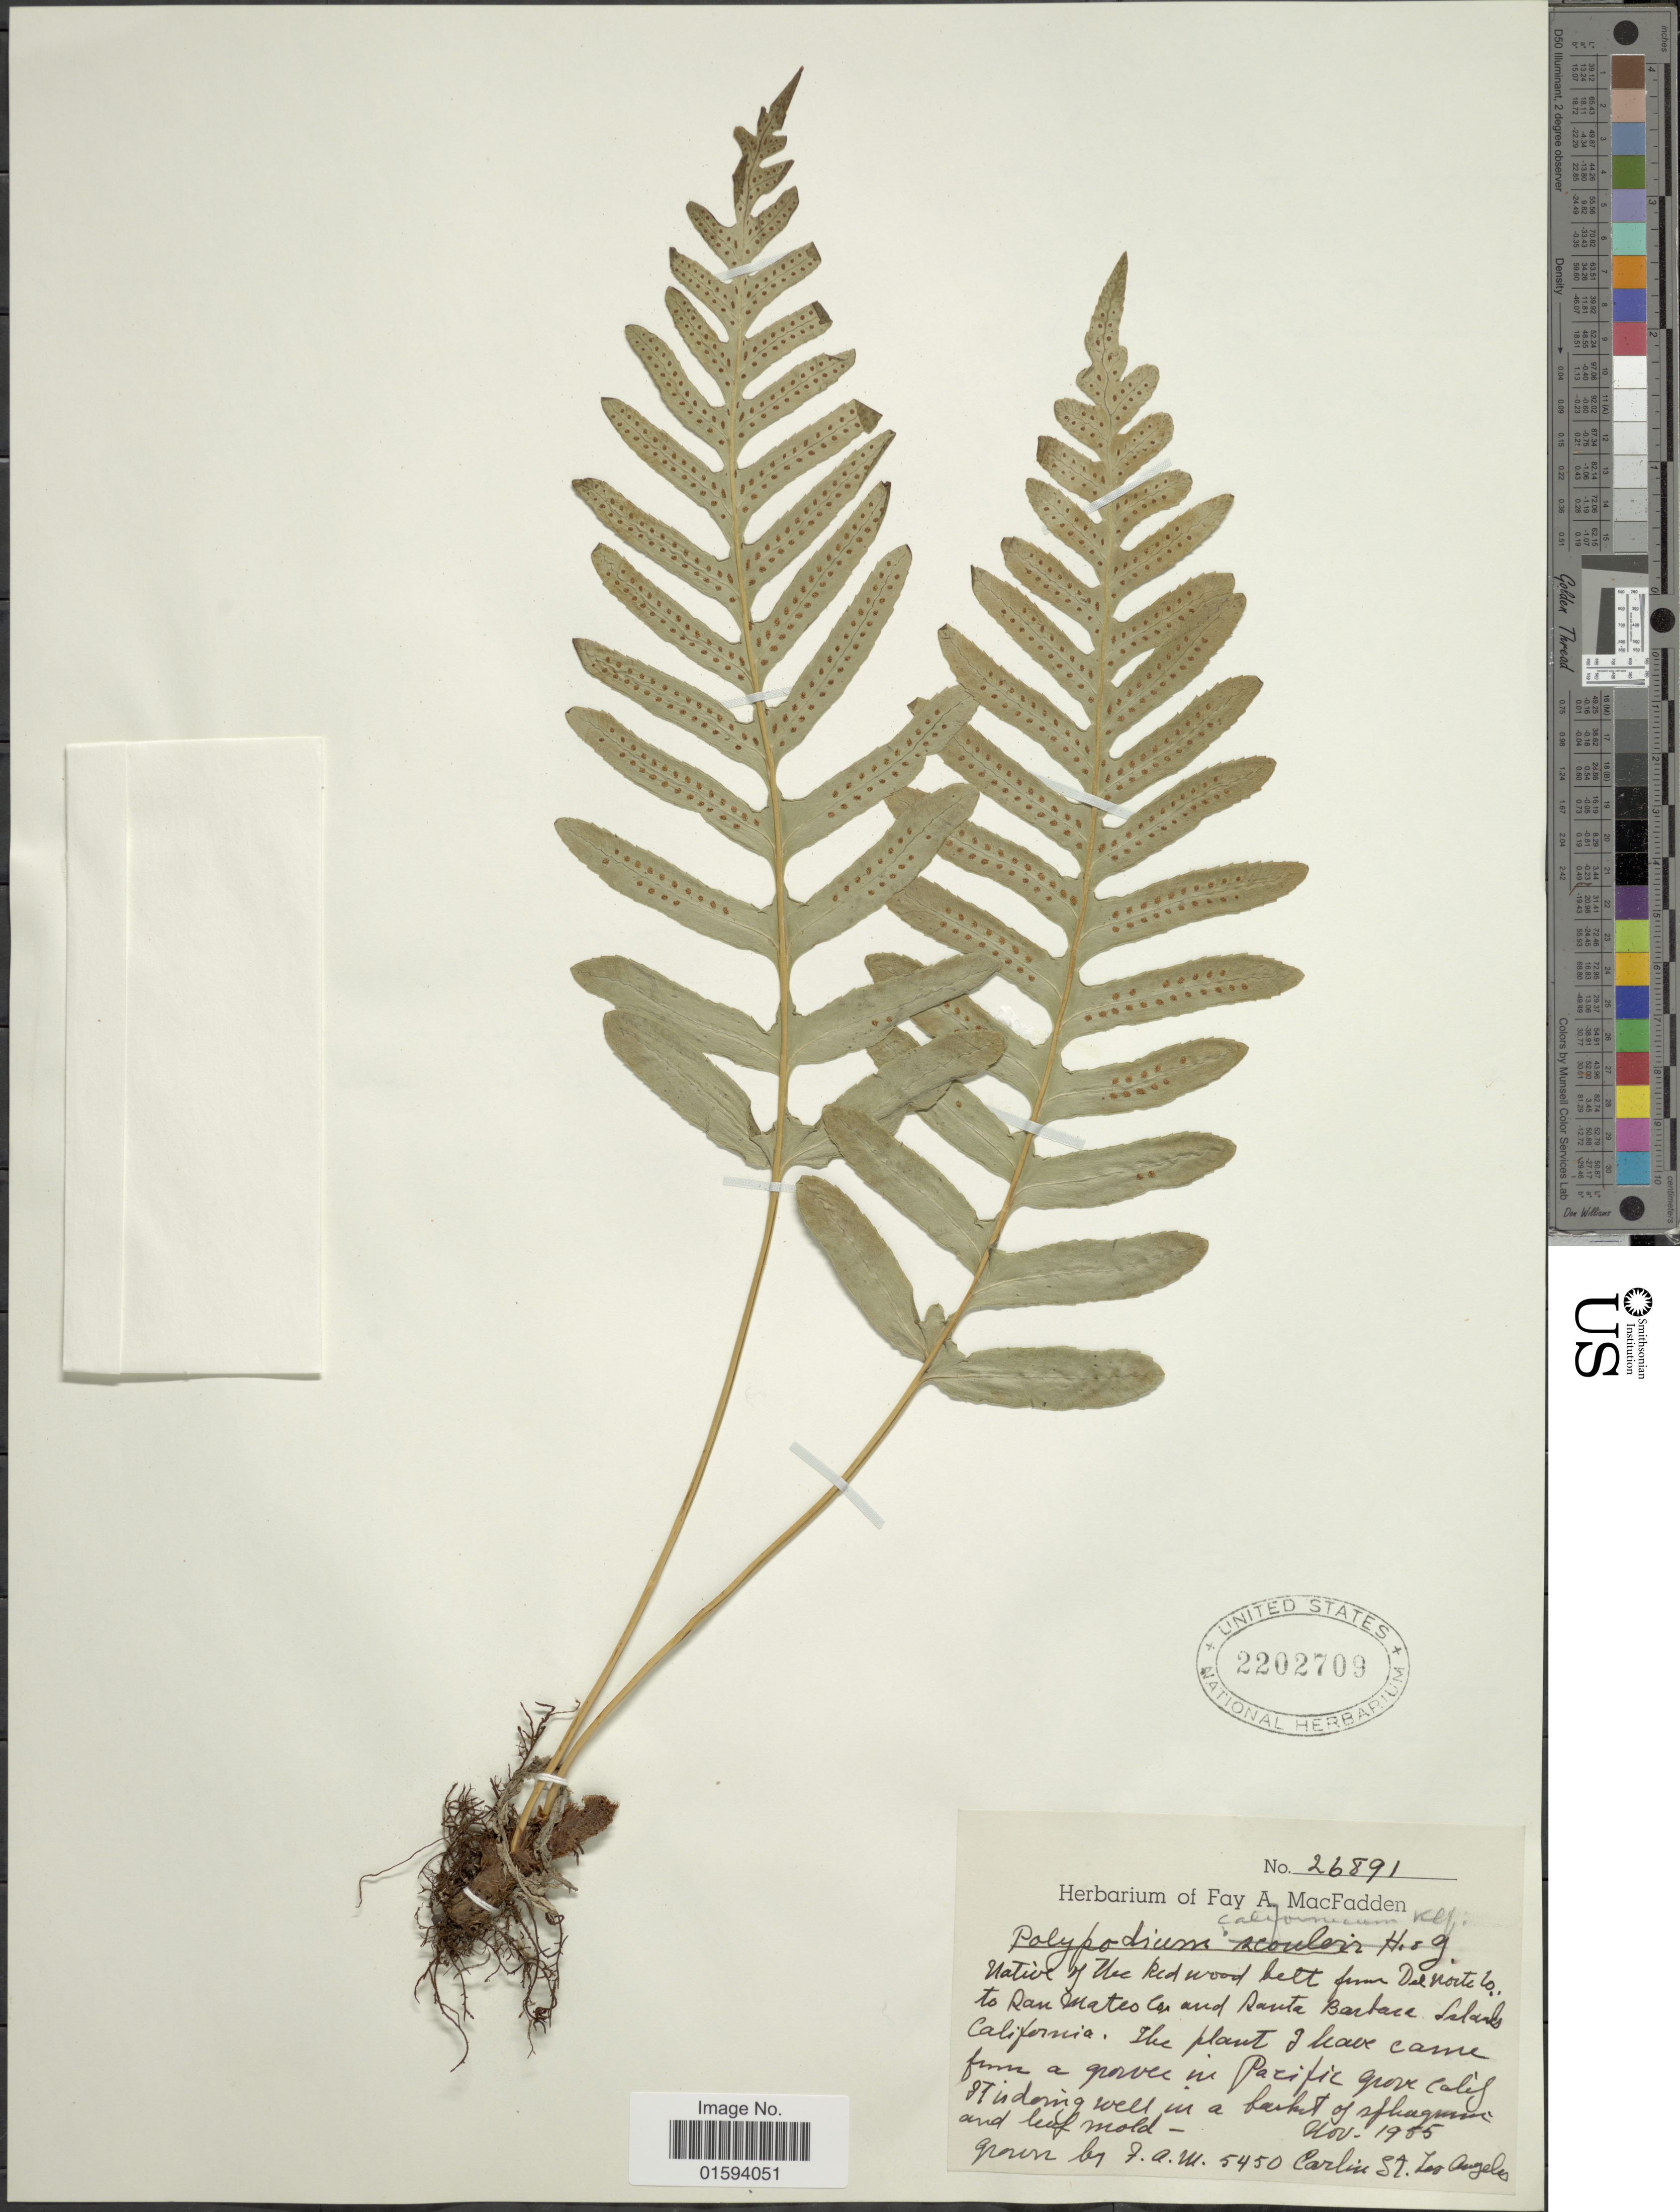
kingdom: Plantae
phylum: Tracheophyta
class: Polypodiopsida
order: Polypodiales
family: Polypodiaceae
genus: Polypodium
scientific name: Polypodium californicum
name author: Kaulf.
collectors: F. MacFadden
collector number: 5450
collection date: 1955-11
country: United States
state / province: California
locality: Pacific Grove.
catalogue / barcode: US 2202709